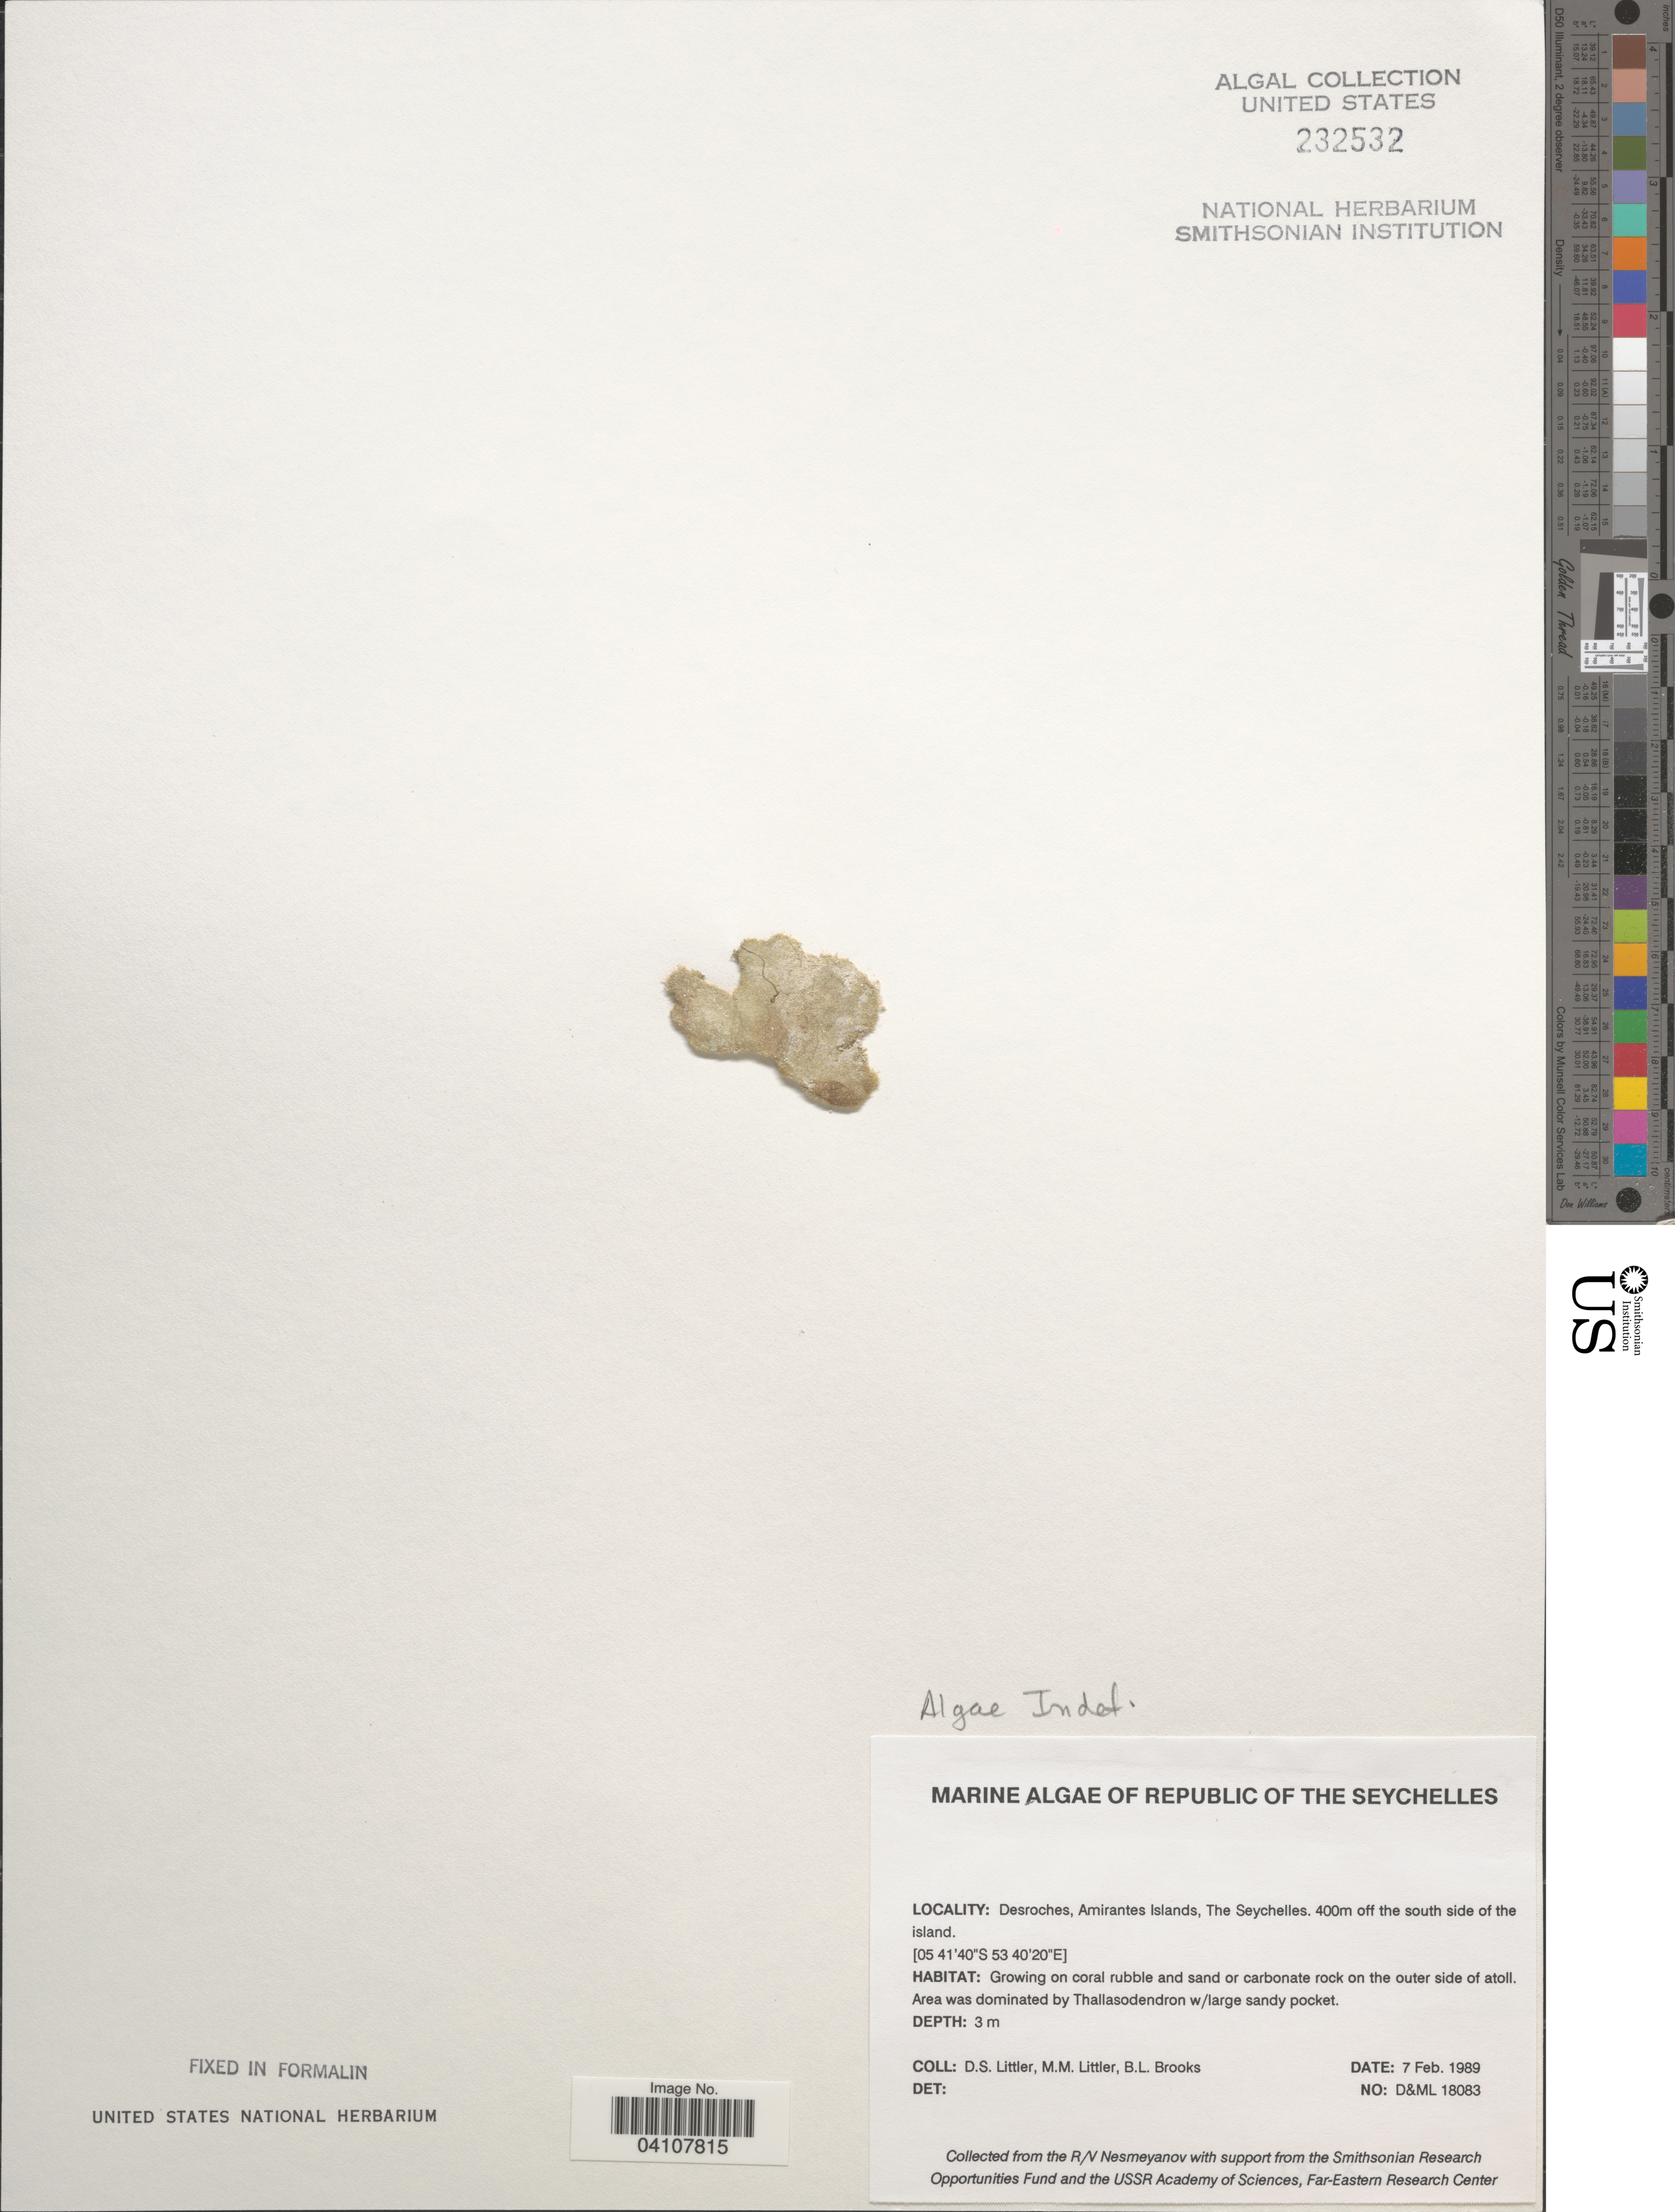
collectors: D. S. Littler & B. Brooks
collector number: D&ML18083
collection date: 1989-02-07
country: Seychelles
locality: Republic of the Seychelles. Desroches, Amirantes Islands. 400m off the south side of the island. On the outer side of atoll.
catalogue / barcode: US 232532